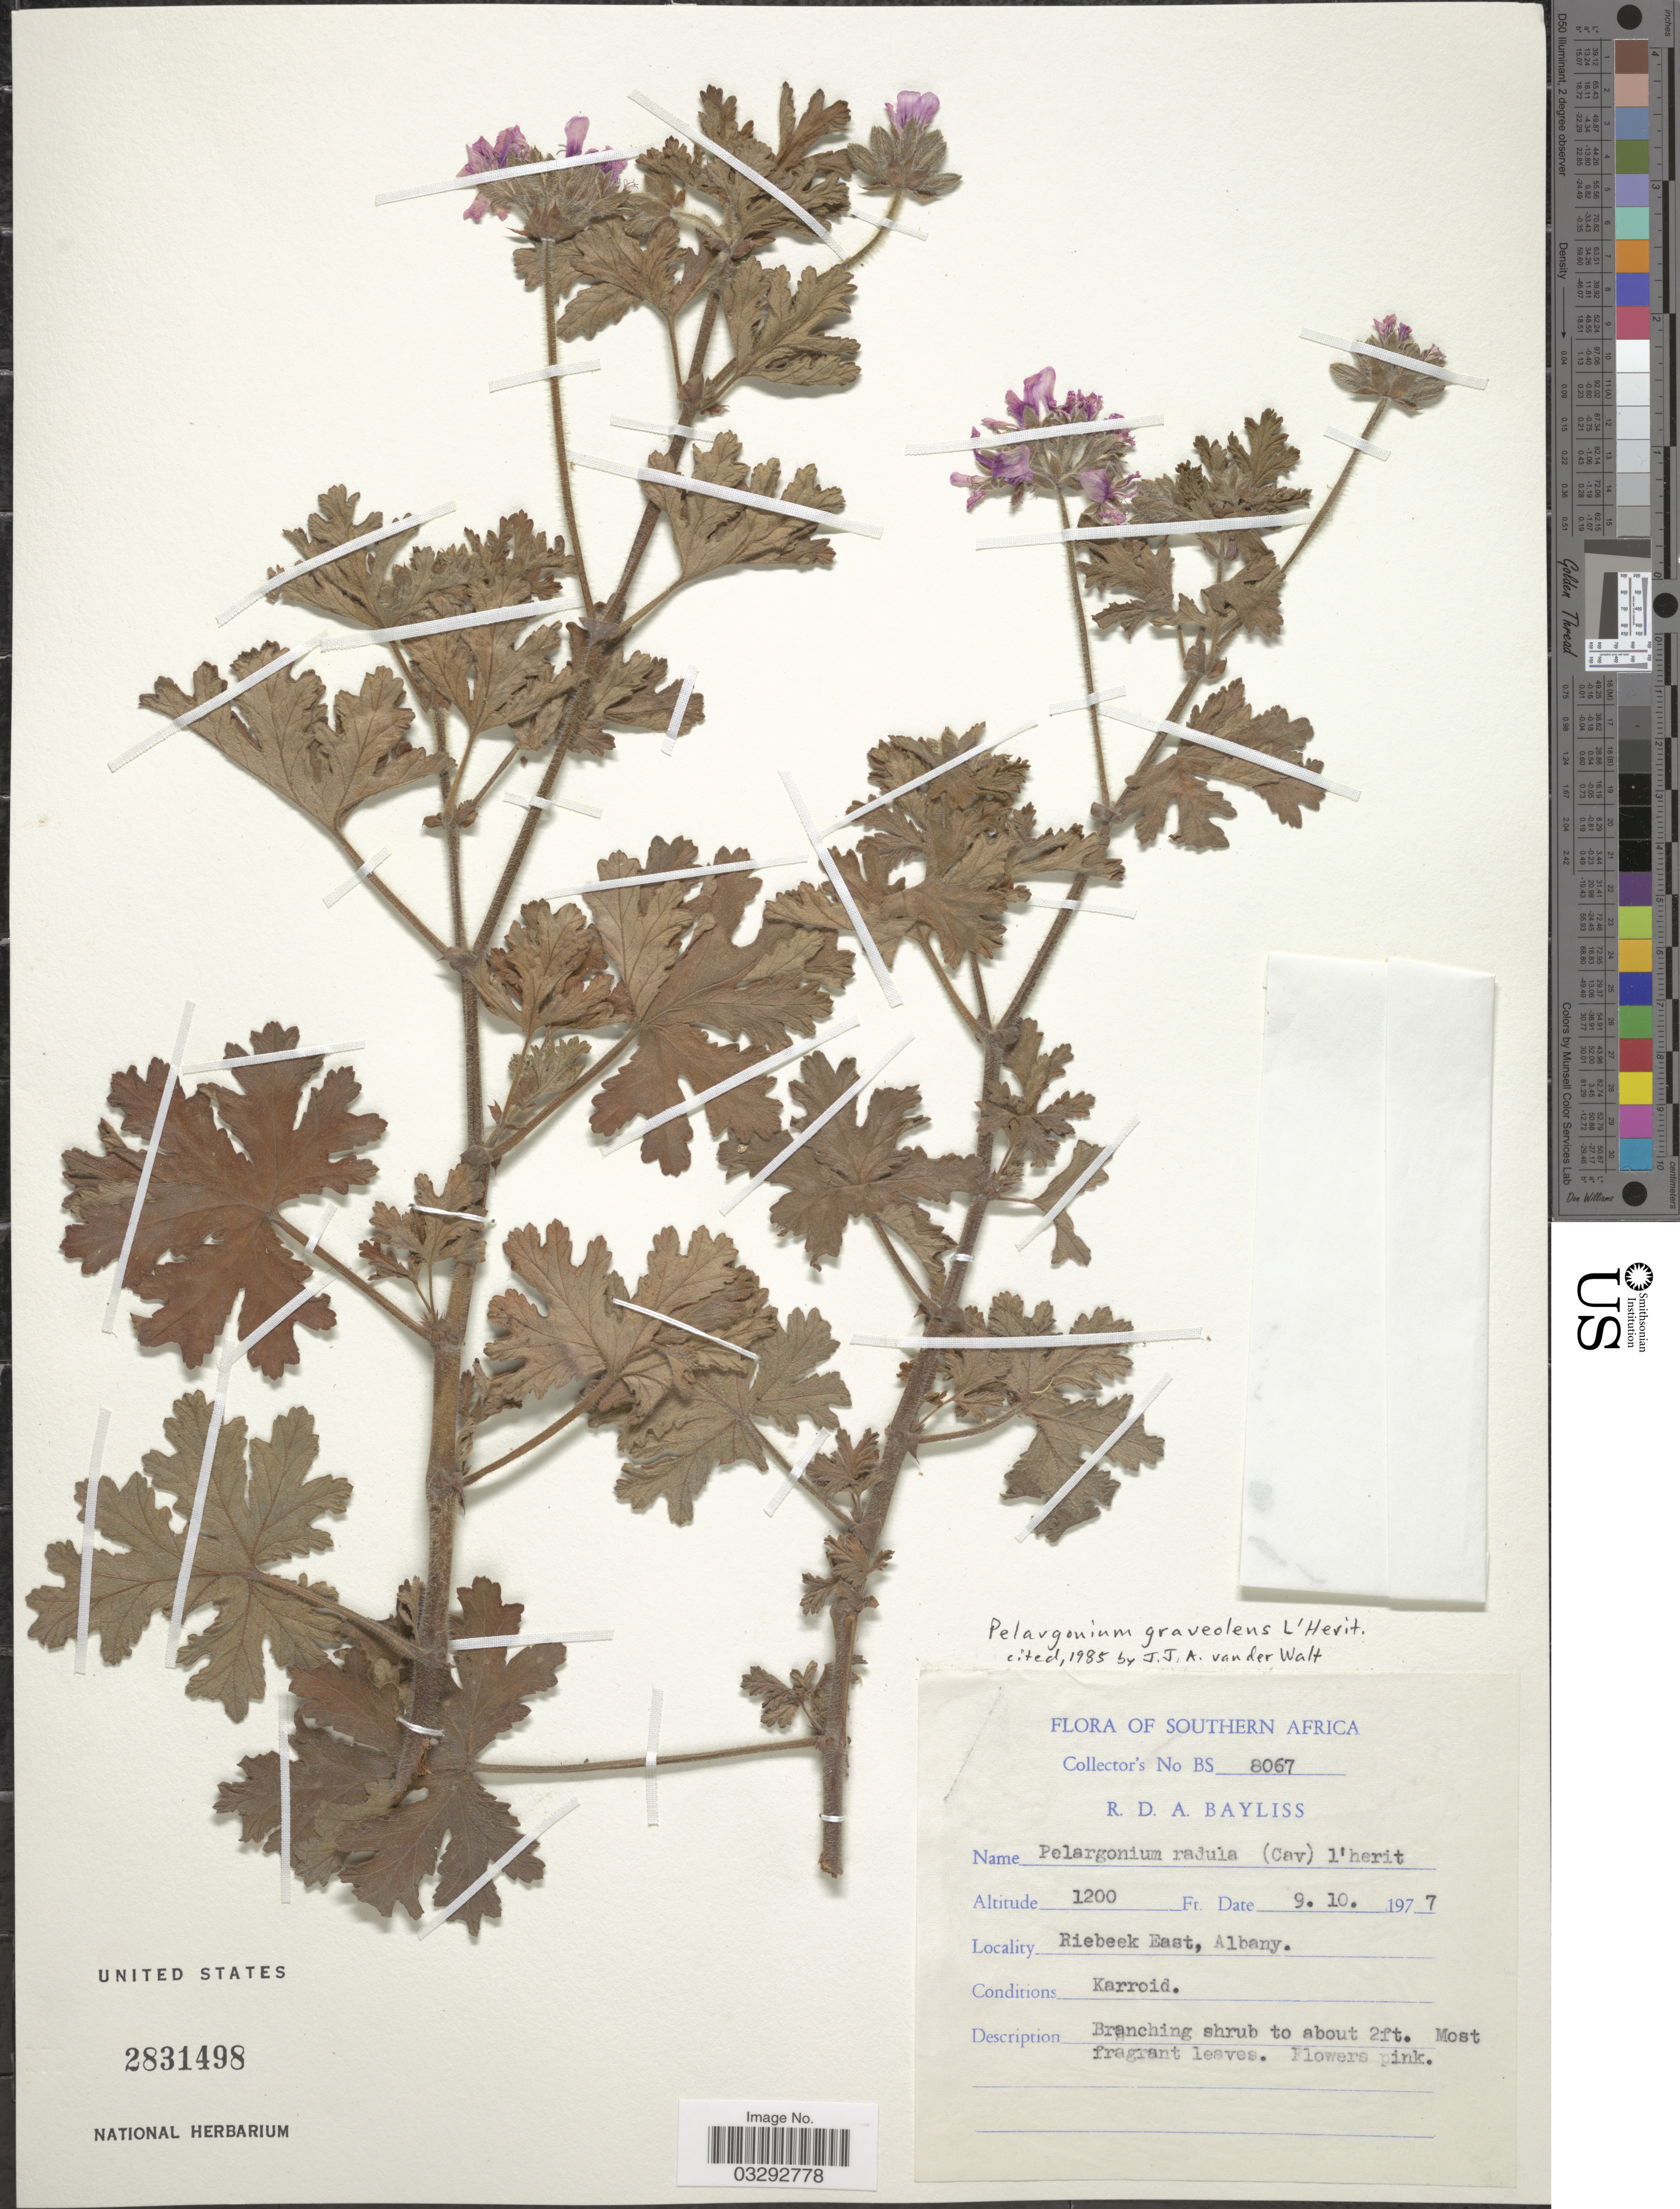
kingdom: Plantae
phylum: Tracheophyta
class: Magnoliopsida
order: Geraniales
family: Geraniaceae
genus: Pelargonium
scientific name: Pelargonium graveolens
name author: L'Hér. ex Aiton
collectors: R. Bayliss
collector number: BS 8067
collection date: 1977-10-09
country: South Africa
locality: Southern Africa. Riebeek East, Albany.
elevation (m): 366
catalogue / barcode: US 2831498